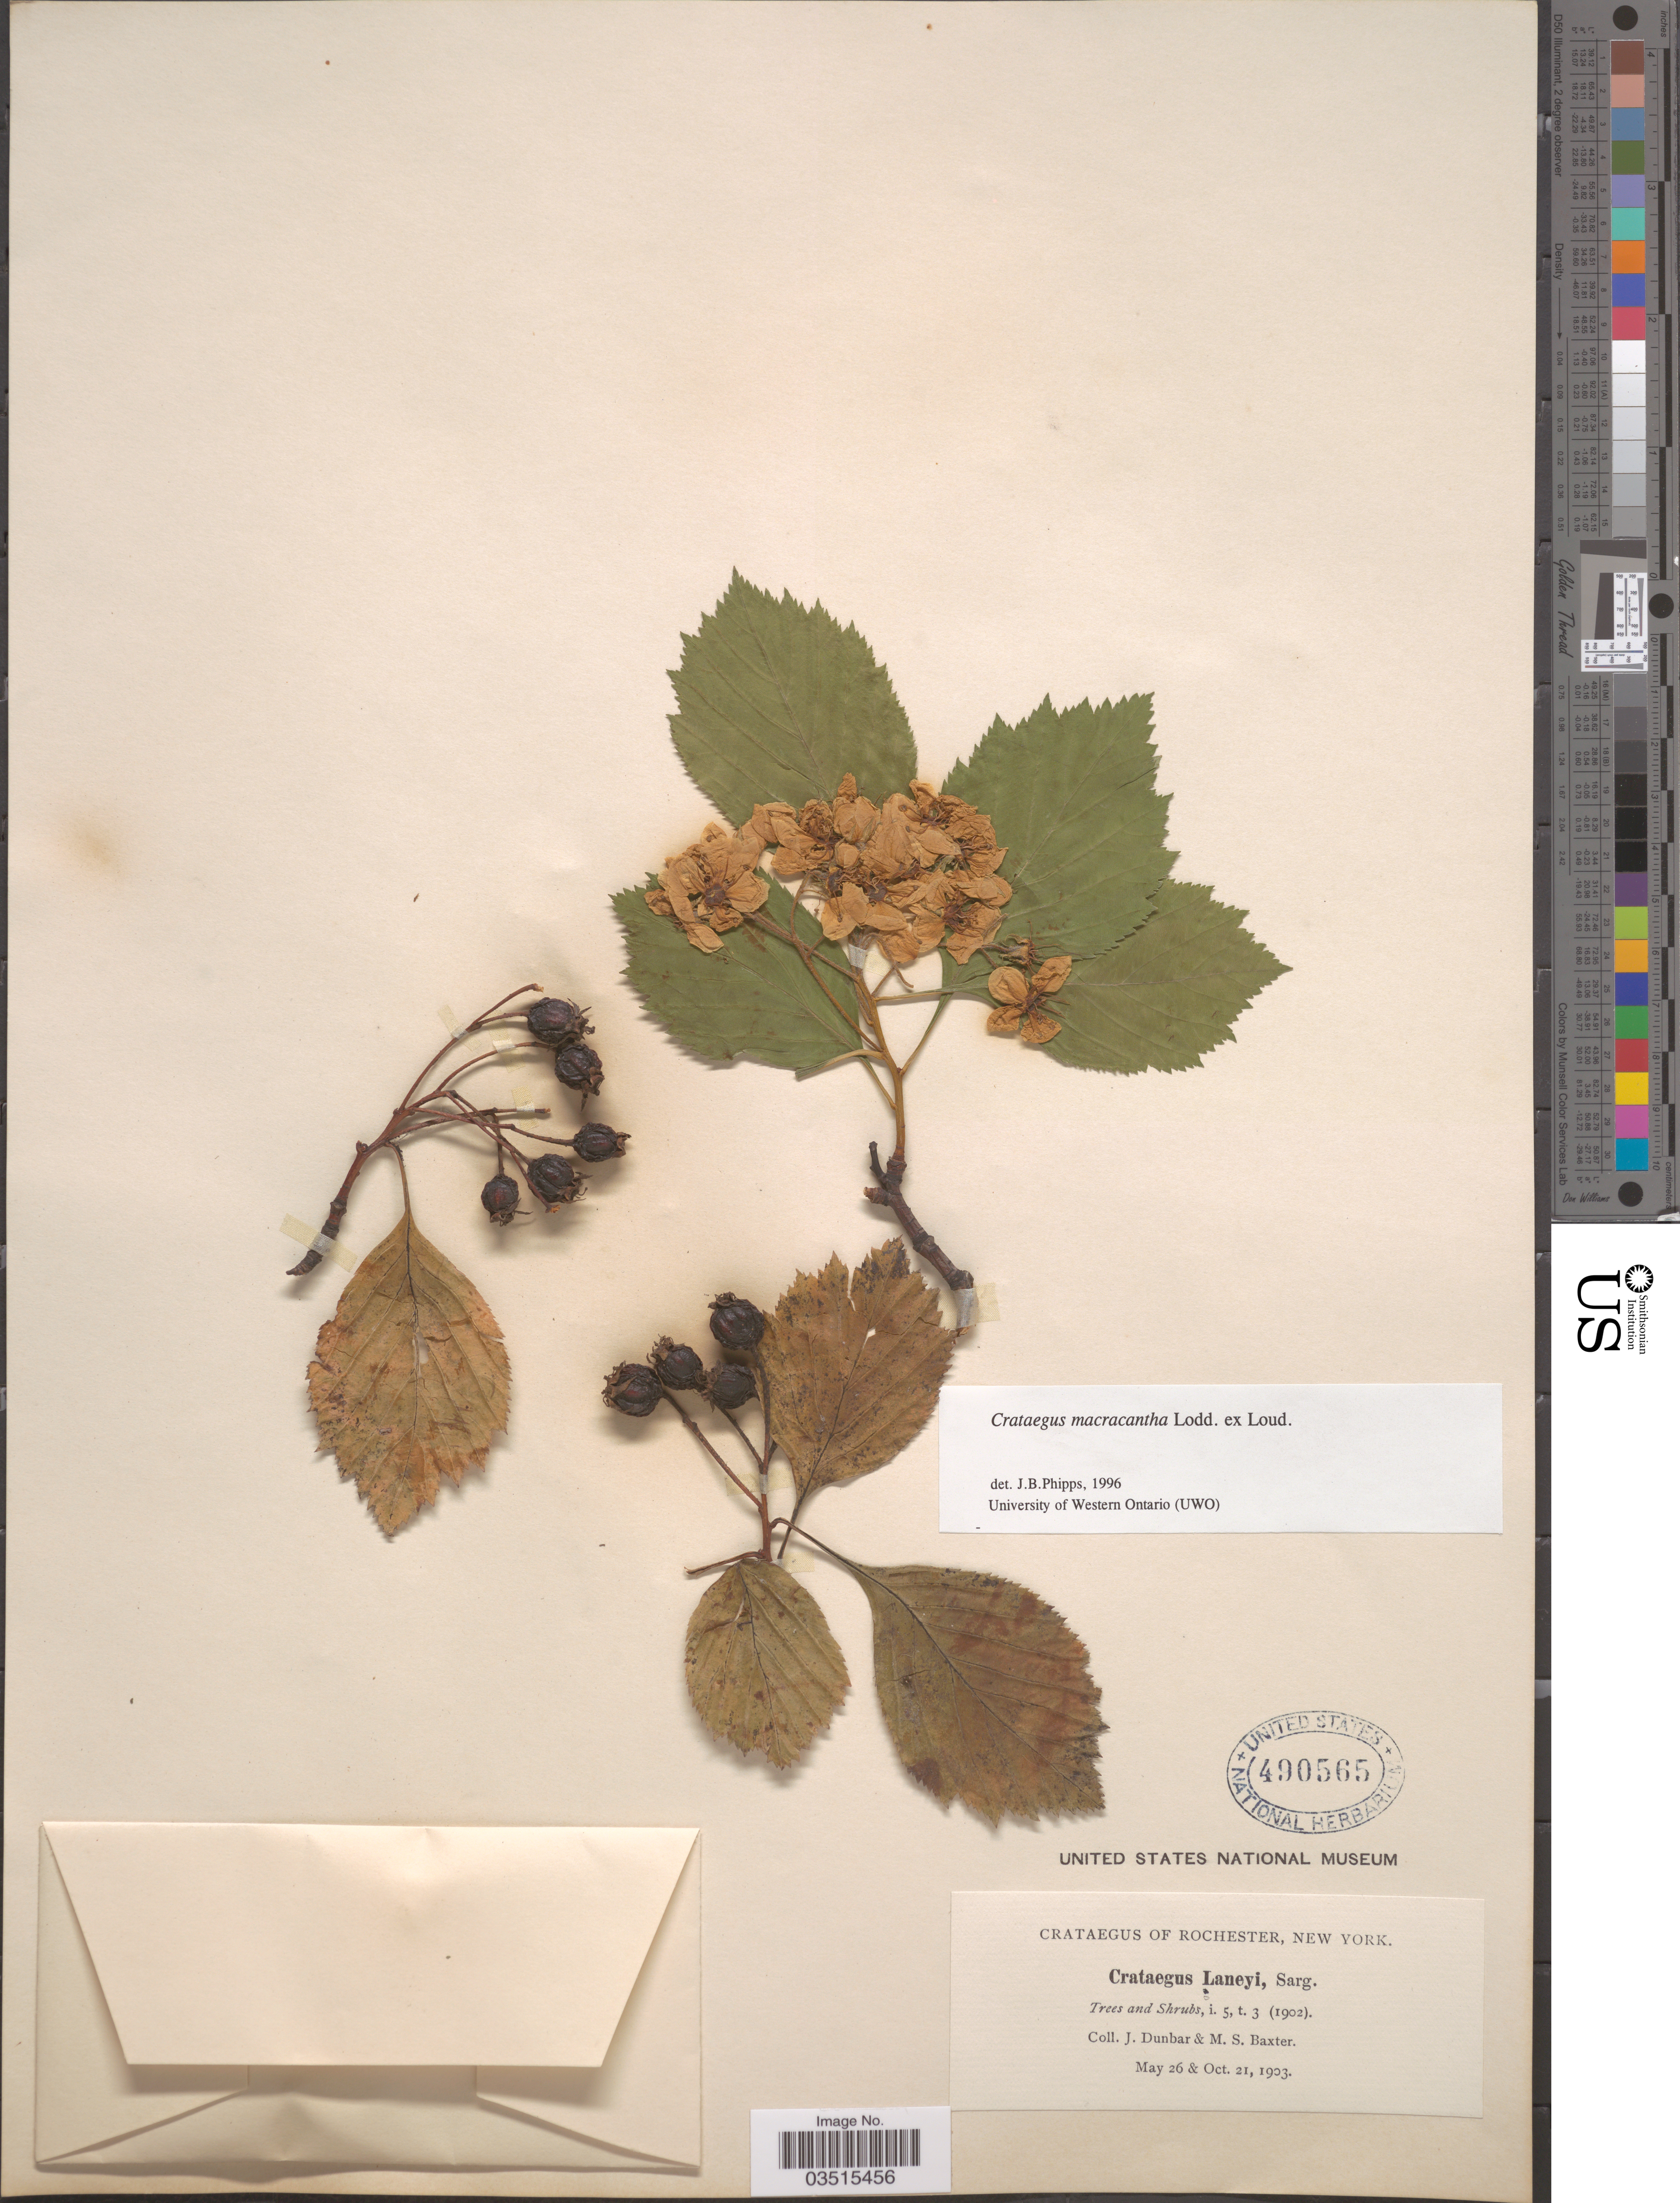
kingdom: Plantae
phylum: Tracheophyta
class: Magnoliopsida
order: Rosales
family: Rosaceae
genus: Crataegus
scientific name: Crataegus macracantha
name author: (Lindl.) Lodd. ex Loudon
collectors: J. Dunbar & M. Baxter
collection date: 1903-05-26/1903-10-21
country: United States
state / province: New York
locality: Rochester.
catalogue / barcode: US 490565